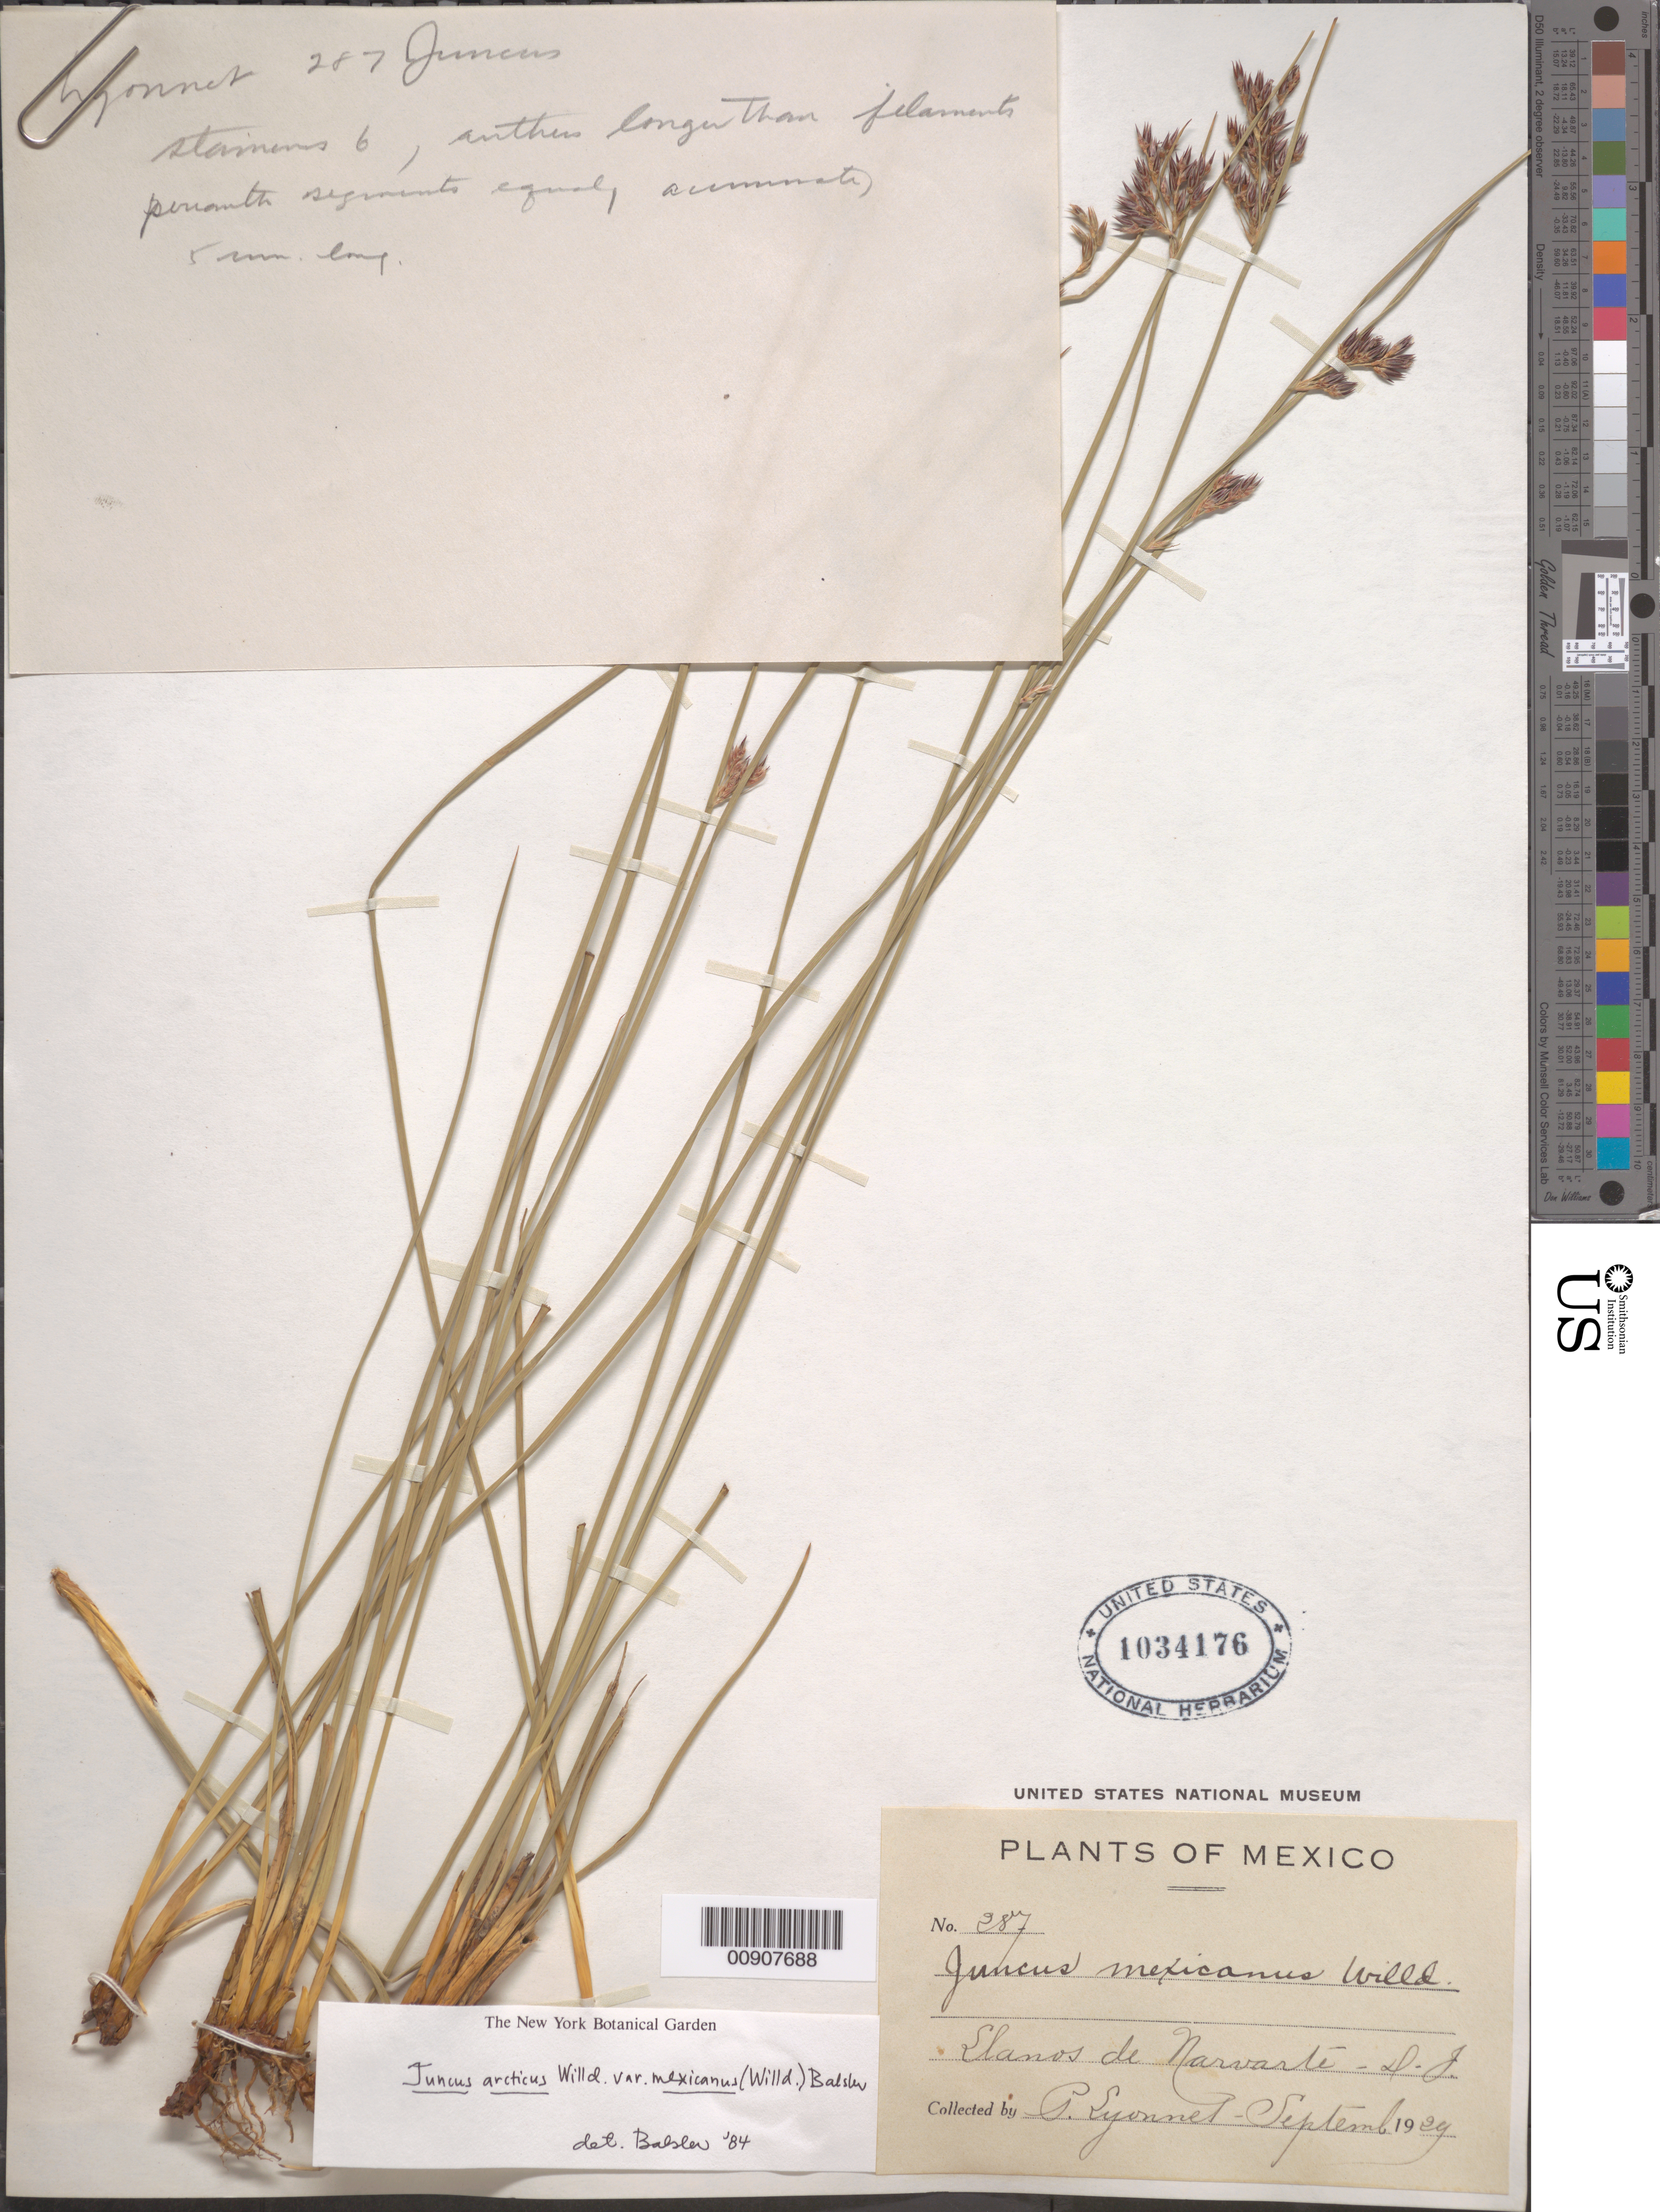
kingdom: Plantae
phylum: Tracheophyta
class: Liliopsida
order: Poales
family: Juncaceae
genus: Juncus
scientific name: Juncus arcticus var. mexicanus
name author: Willd.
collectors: Bro. E. Lyonnet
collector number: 287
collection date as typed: Sep 1929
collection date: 1929-09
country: Mexico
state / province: Distrito Federal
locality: Llanos de Narvarte, D.F.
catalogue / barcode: US 1034176